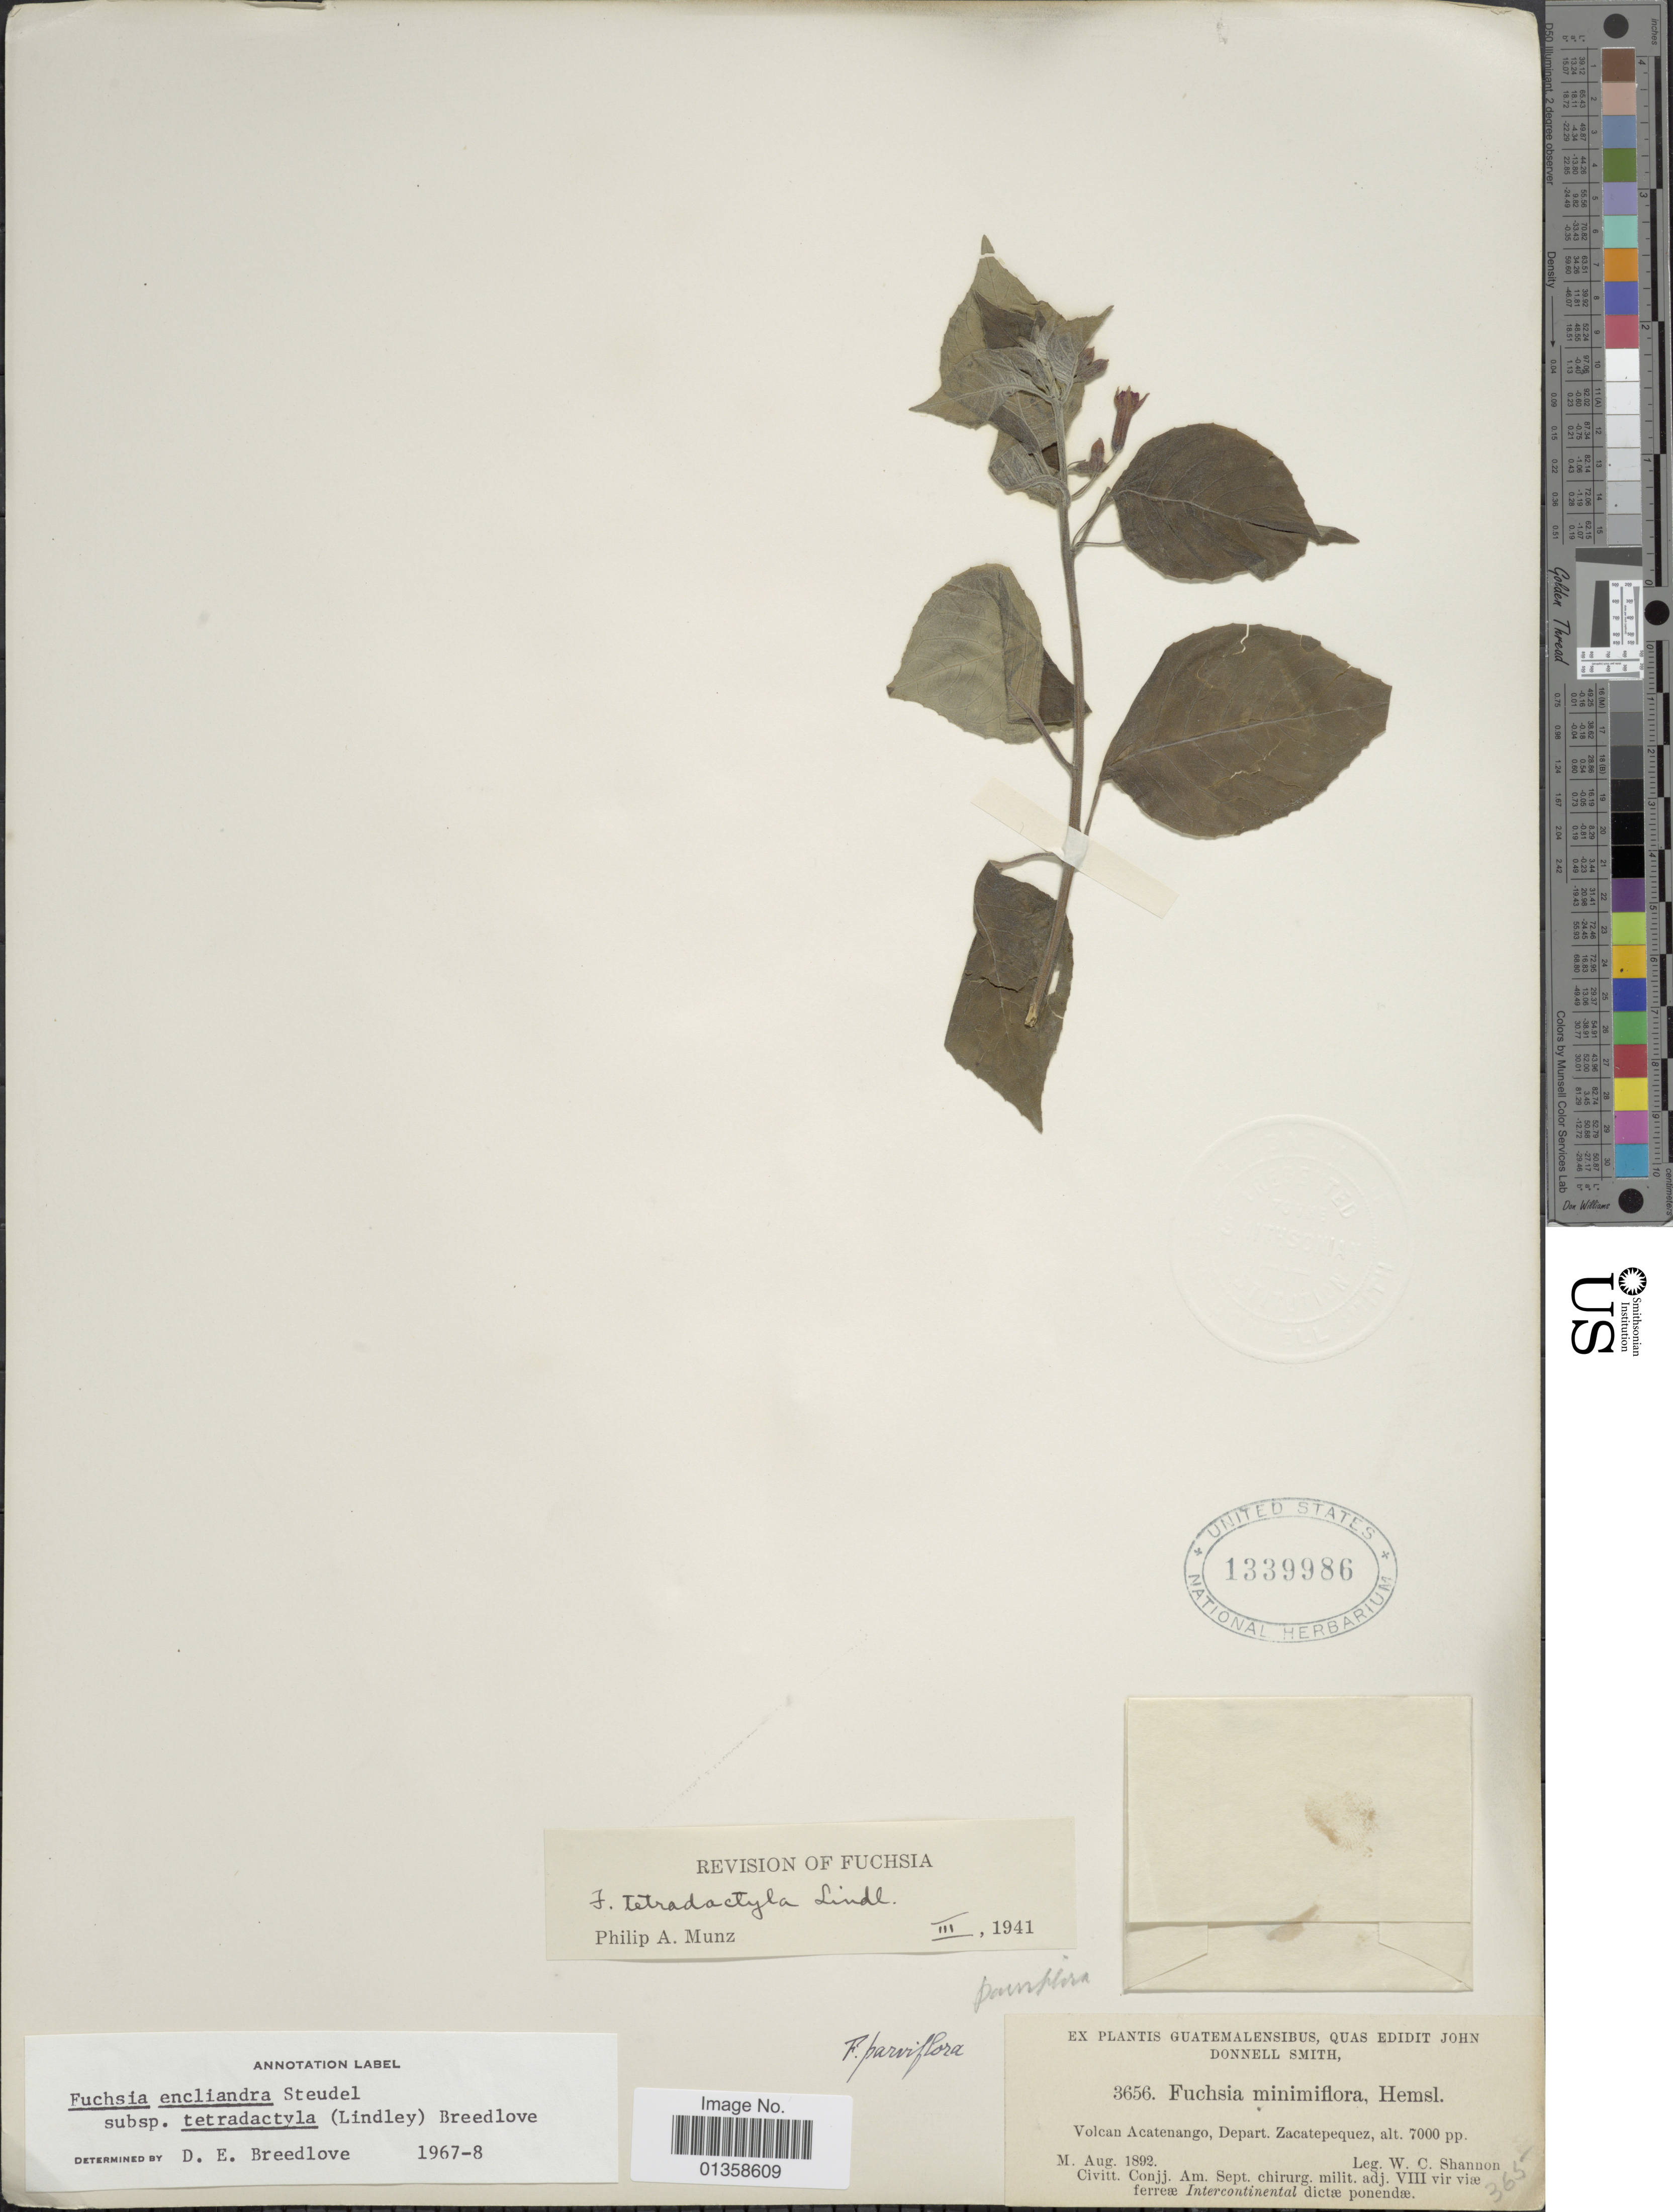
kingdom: Plantae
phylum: Tracheophyta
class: Magnoliopsida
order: Myrtales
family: Onagraceae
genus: Fuchsia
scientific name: Fuchsia encliandra subsp. tetradactyla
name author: (Lindl.) Breedlove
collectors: W. C. Shannon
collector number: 3656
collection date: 1892-08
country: Guatemala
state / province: Sacatepéquez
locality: Volcan Acatenango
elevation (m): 2134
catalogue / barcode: US 1339986